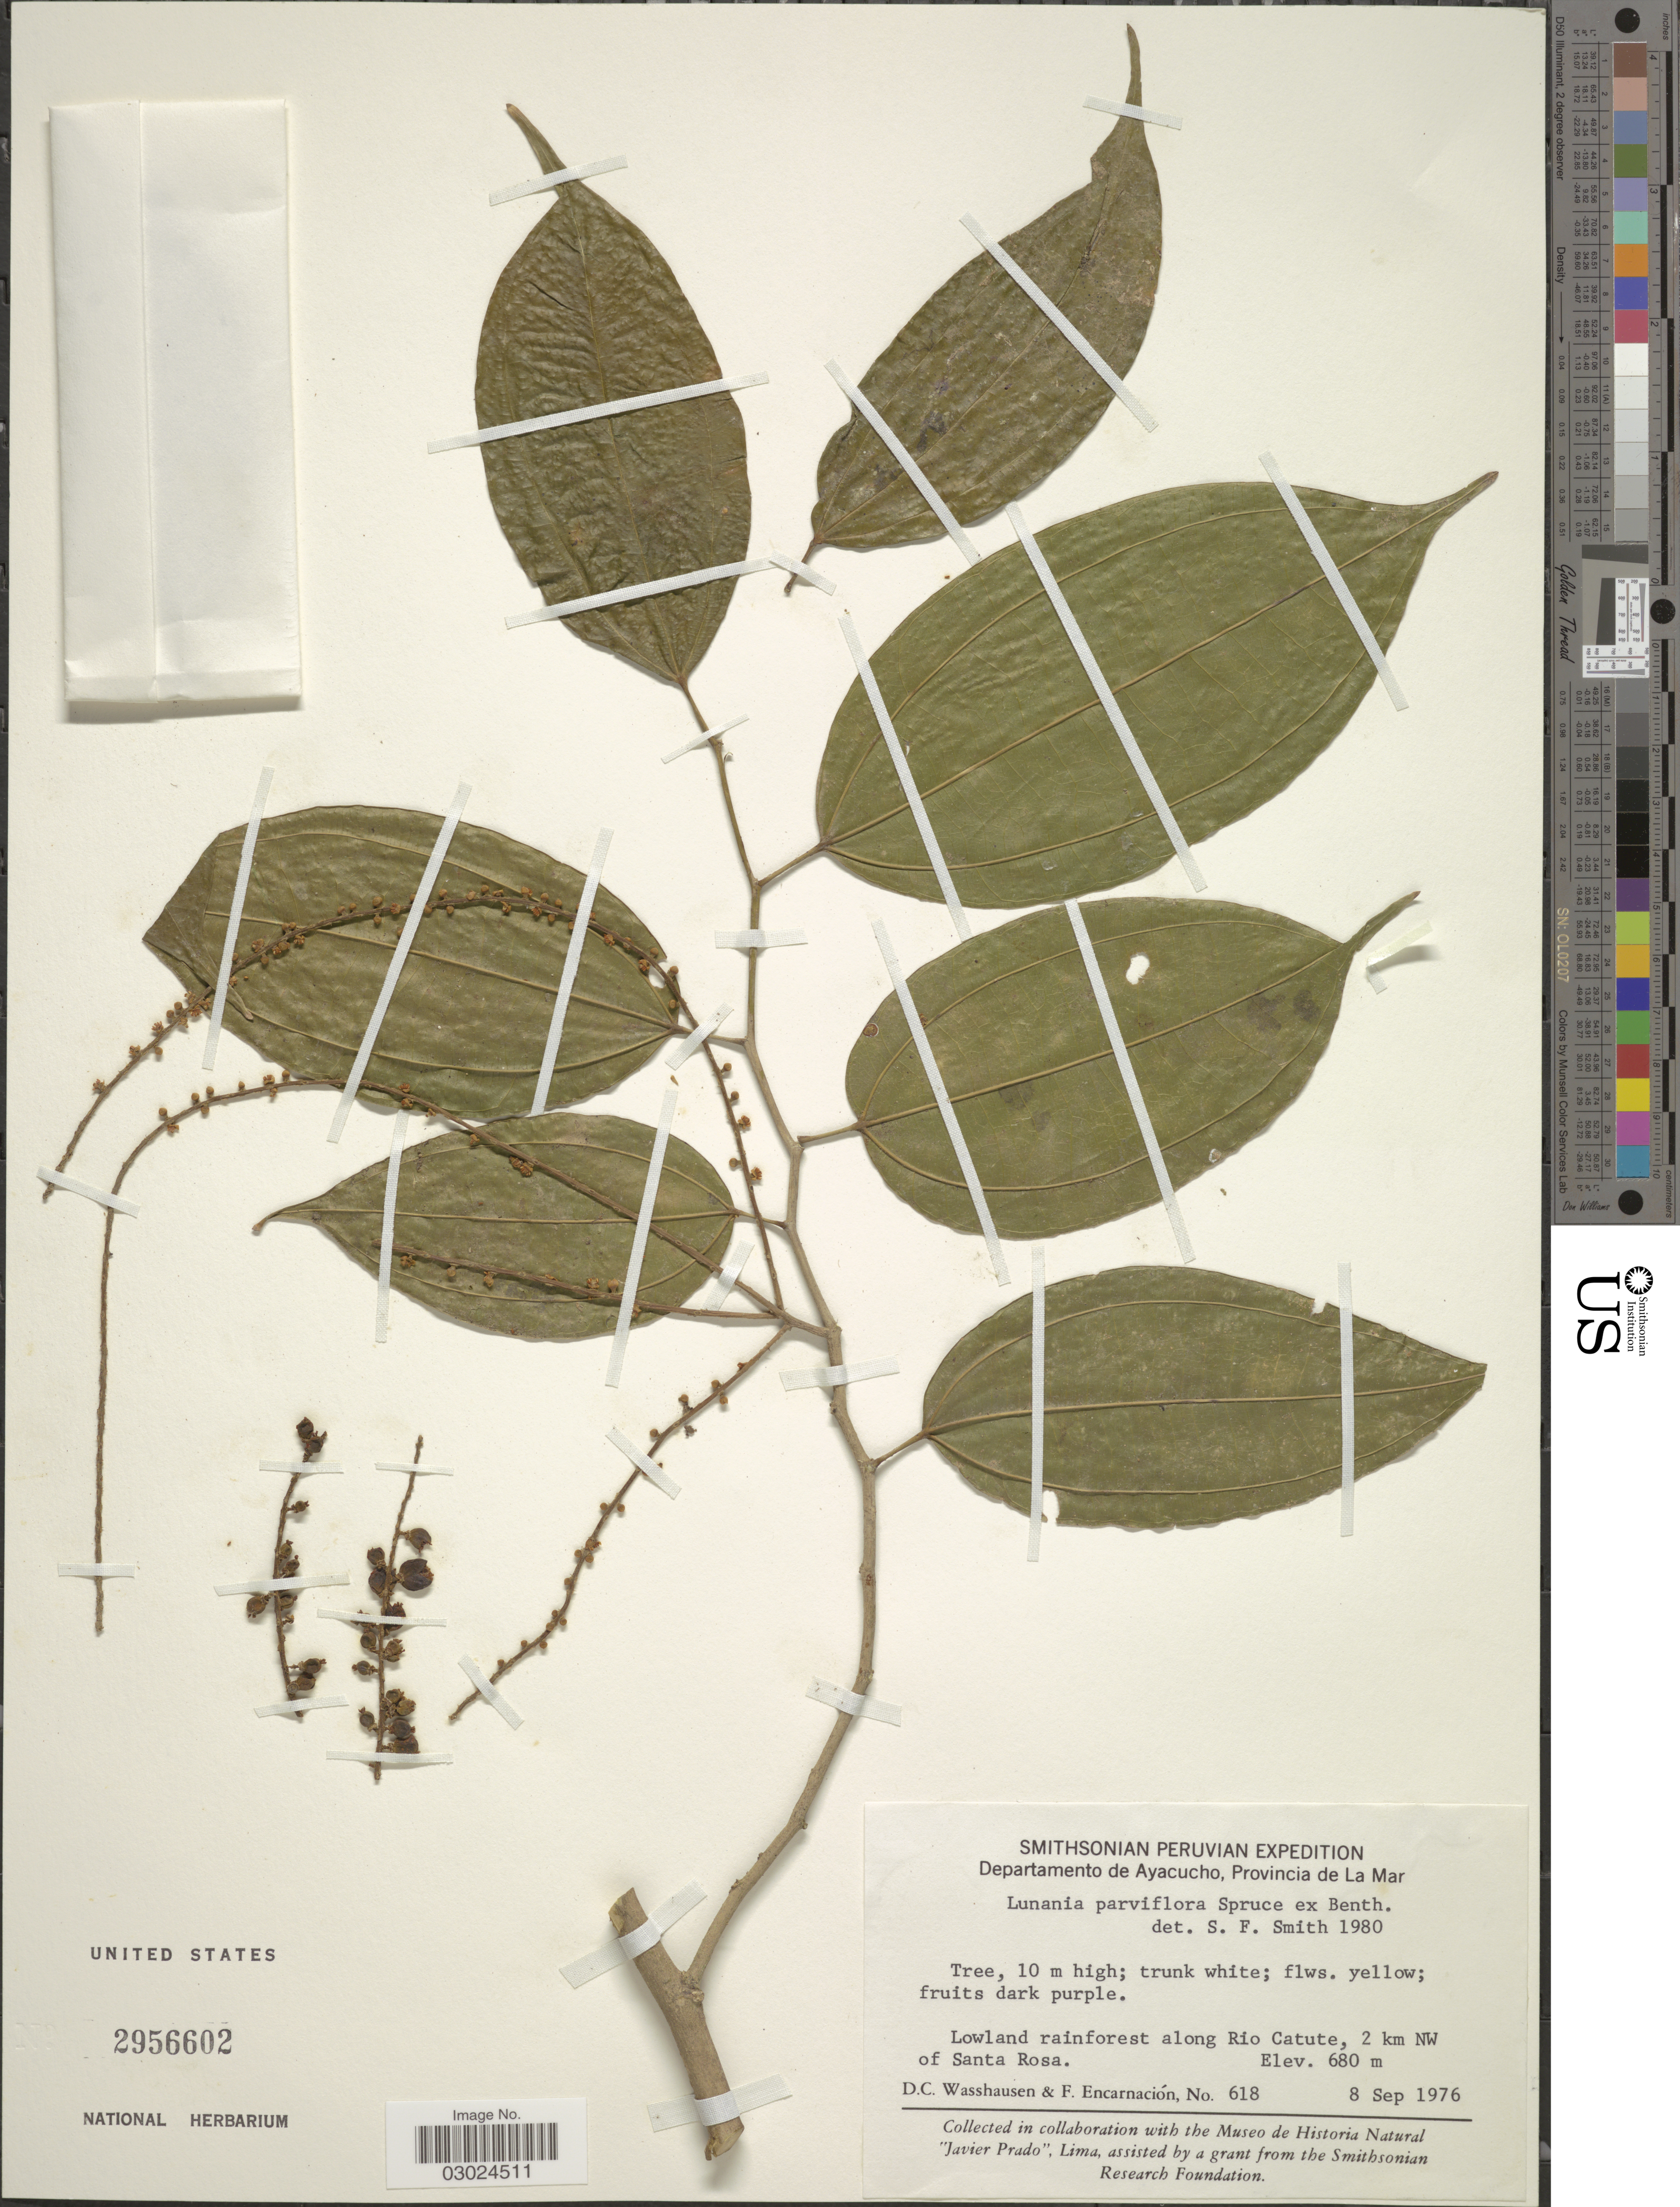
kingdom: Plantae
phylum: Tracheophyta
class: Magnoliopsida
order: Malpighiales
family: Salicaceae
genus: Lunania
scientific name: Lunania parviflora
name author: Spruce ex Benth.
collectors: D. C. Wasshausen & F. Encarnación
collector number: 618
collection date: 1976-09-08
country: Peru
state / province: Ayacucho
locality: Departamento de Ayacucho, Provincia de La Mar. Along Rio Catute, 2 km NW of Santa Rosa.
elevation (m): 680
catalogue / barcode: US 2956602